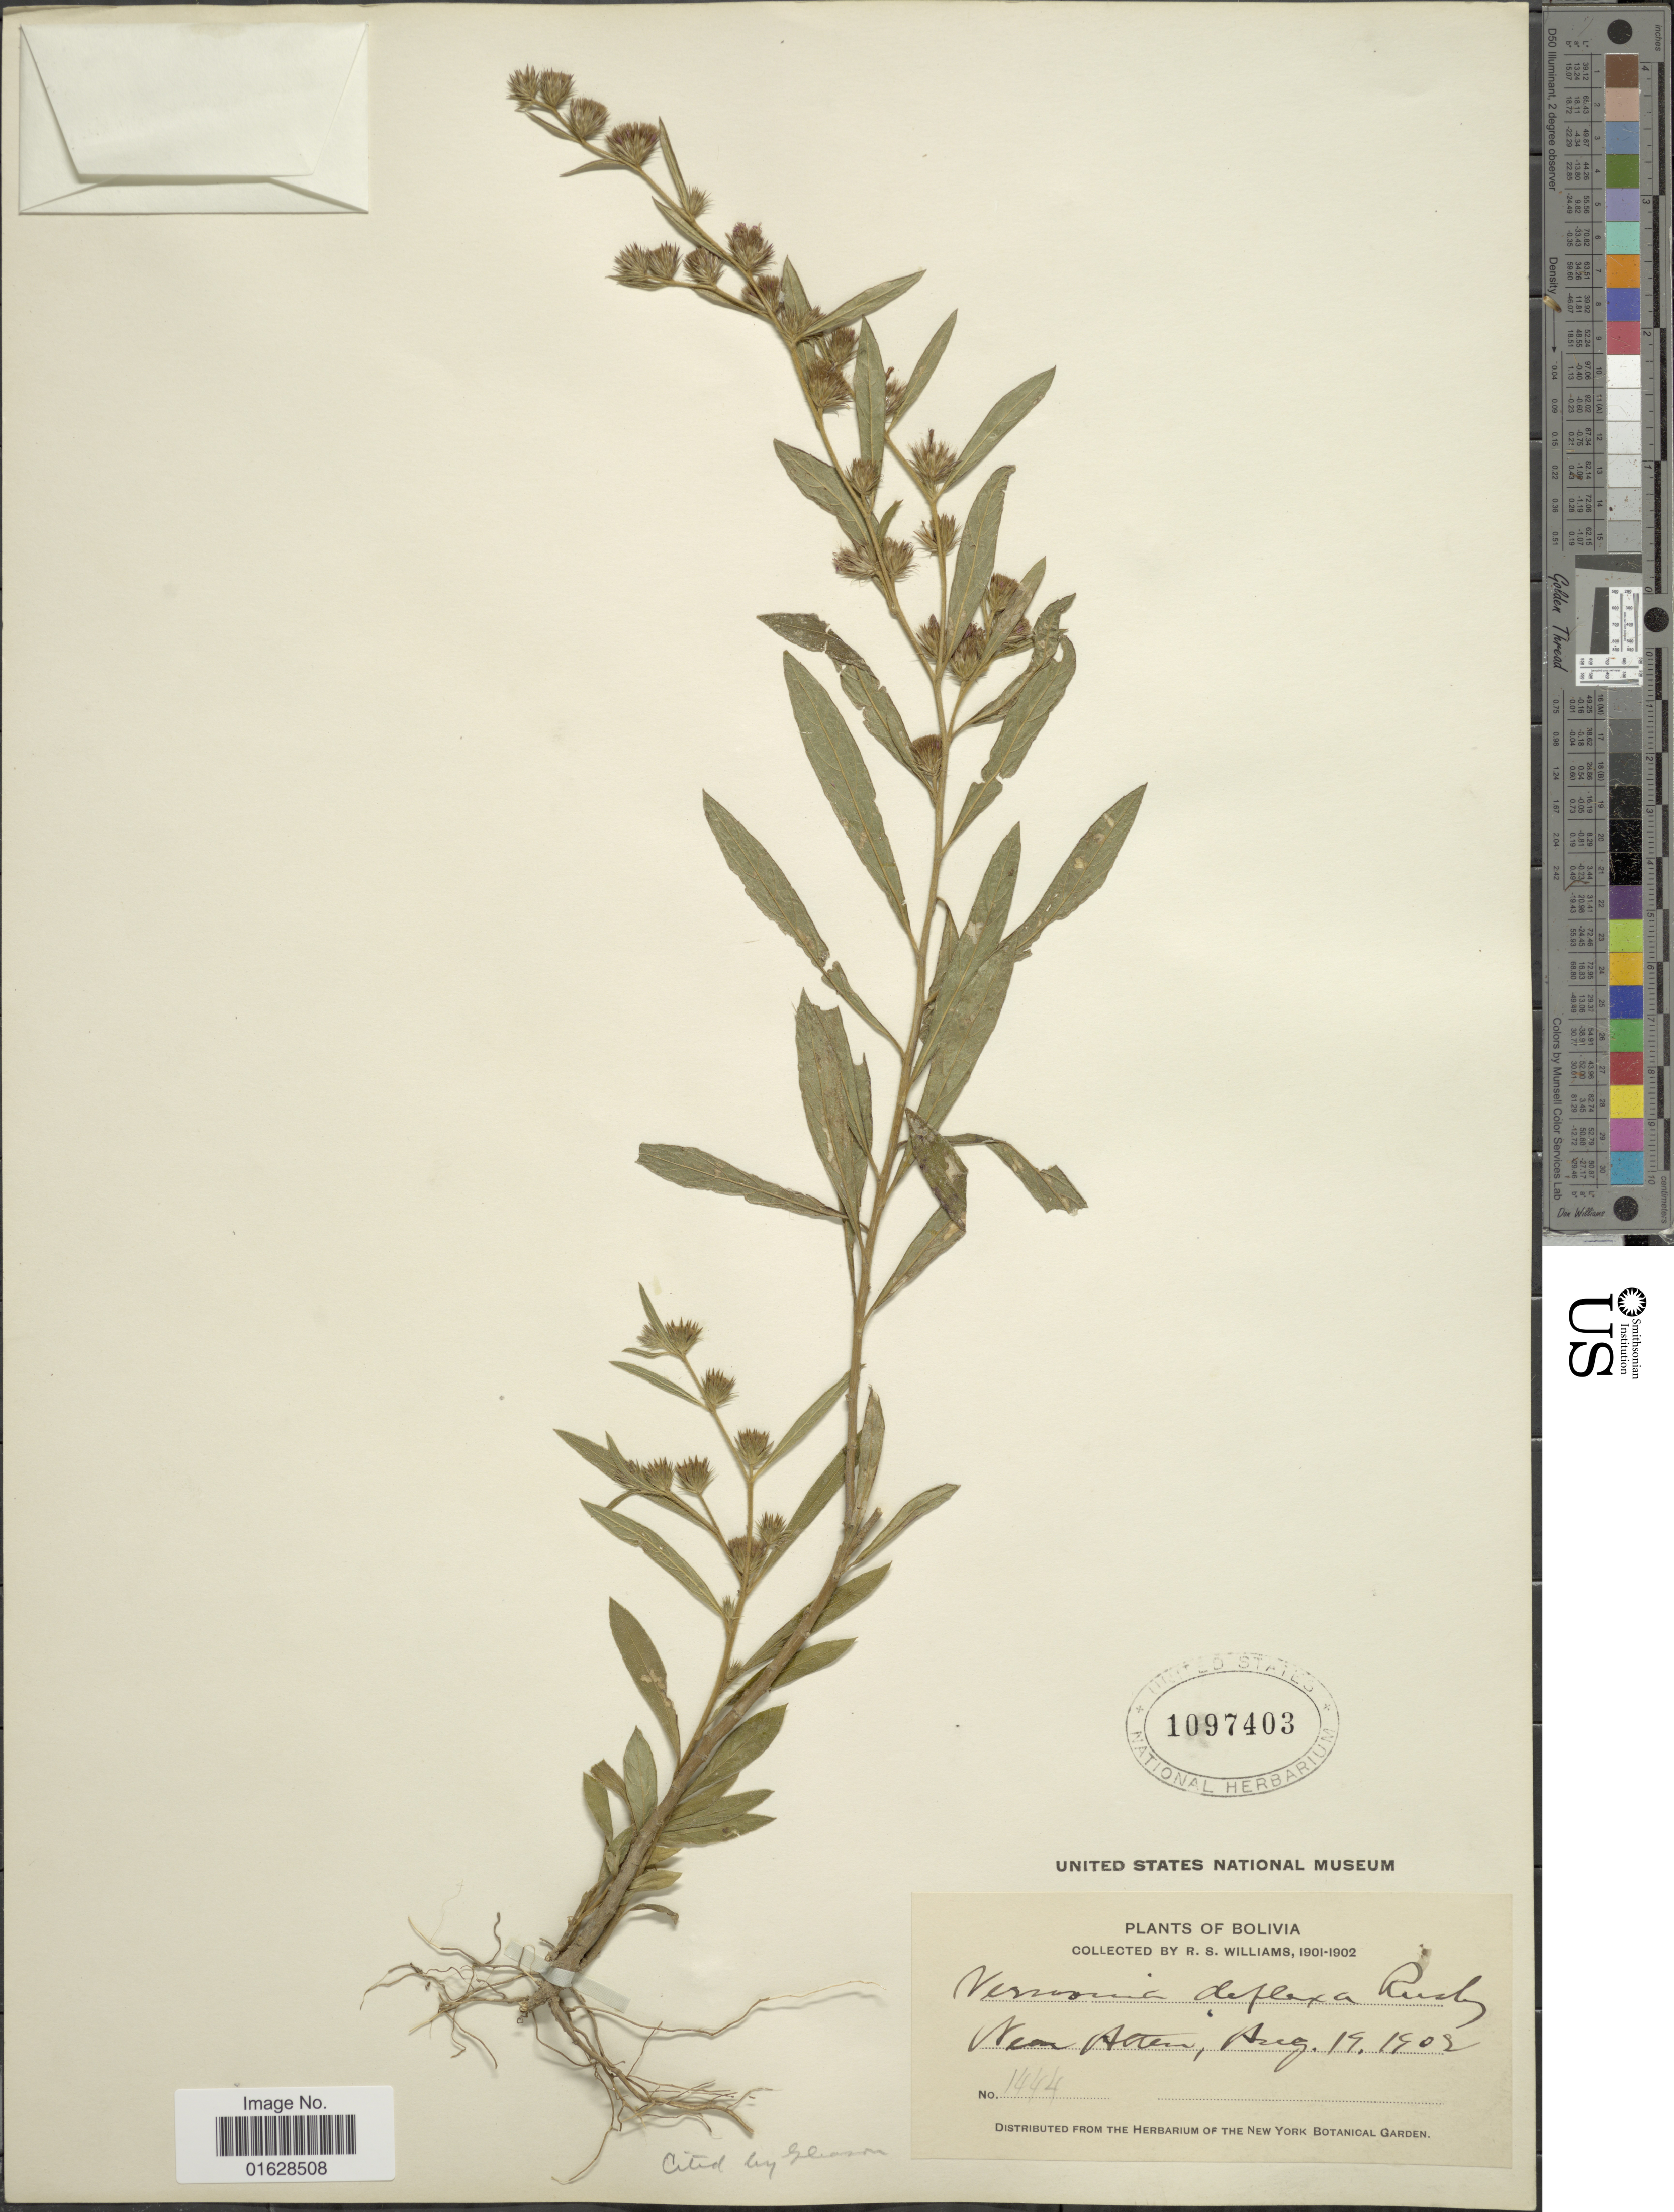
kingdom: Plantae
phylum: Tracheophyta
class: Magnoliopsida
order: Asterales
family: Asteraceae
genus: Lepidaploa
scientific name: Lepidaploa aristosquamosa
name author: (Britton) H. Rob.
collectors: R. S. Williams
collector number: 1444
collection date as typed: Aug. 19, 1902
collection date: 1902-08-19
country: Bolivia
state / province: La Paz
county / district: Franz Tamayo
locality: Near Atén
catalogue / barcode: US 1097403